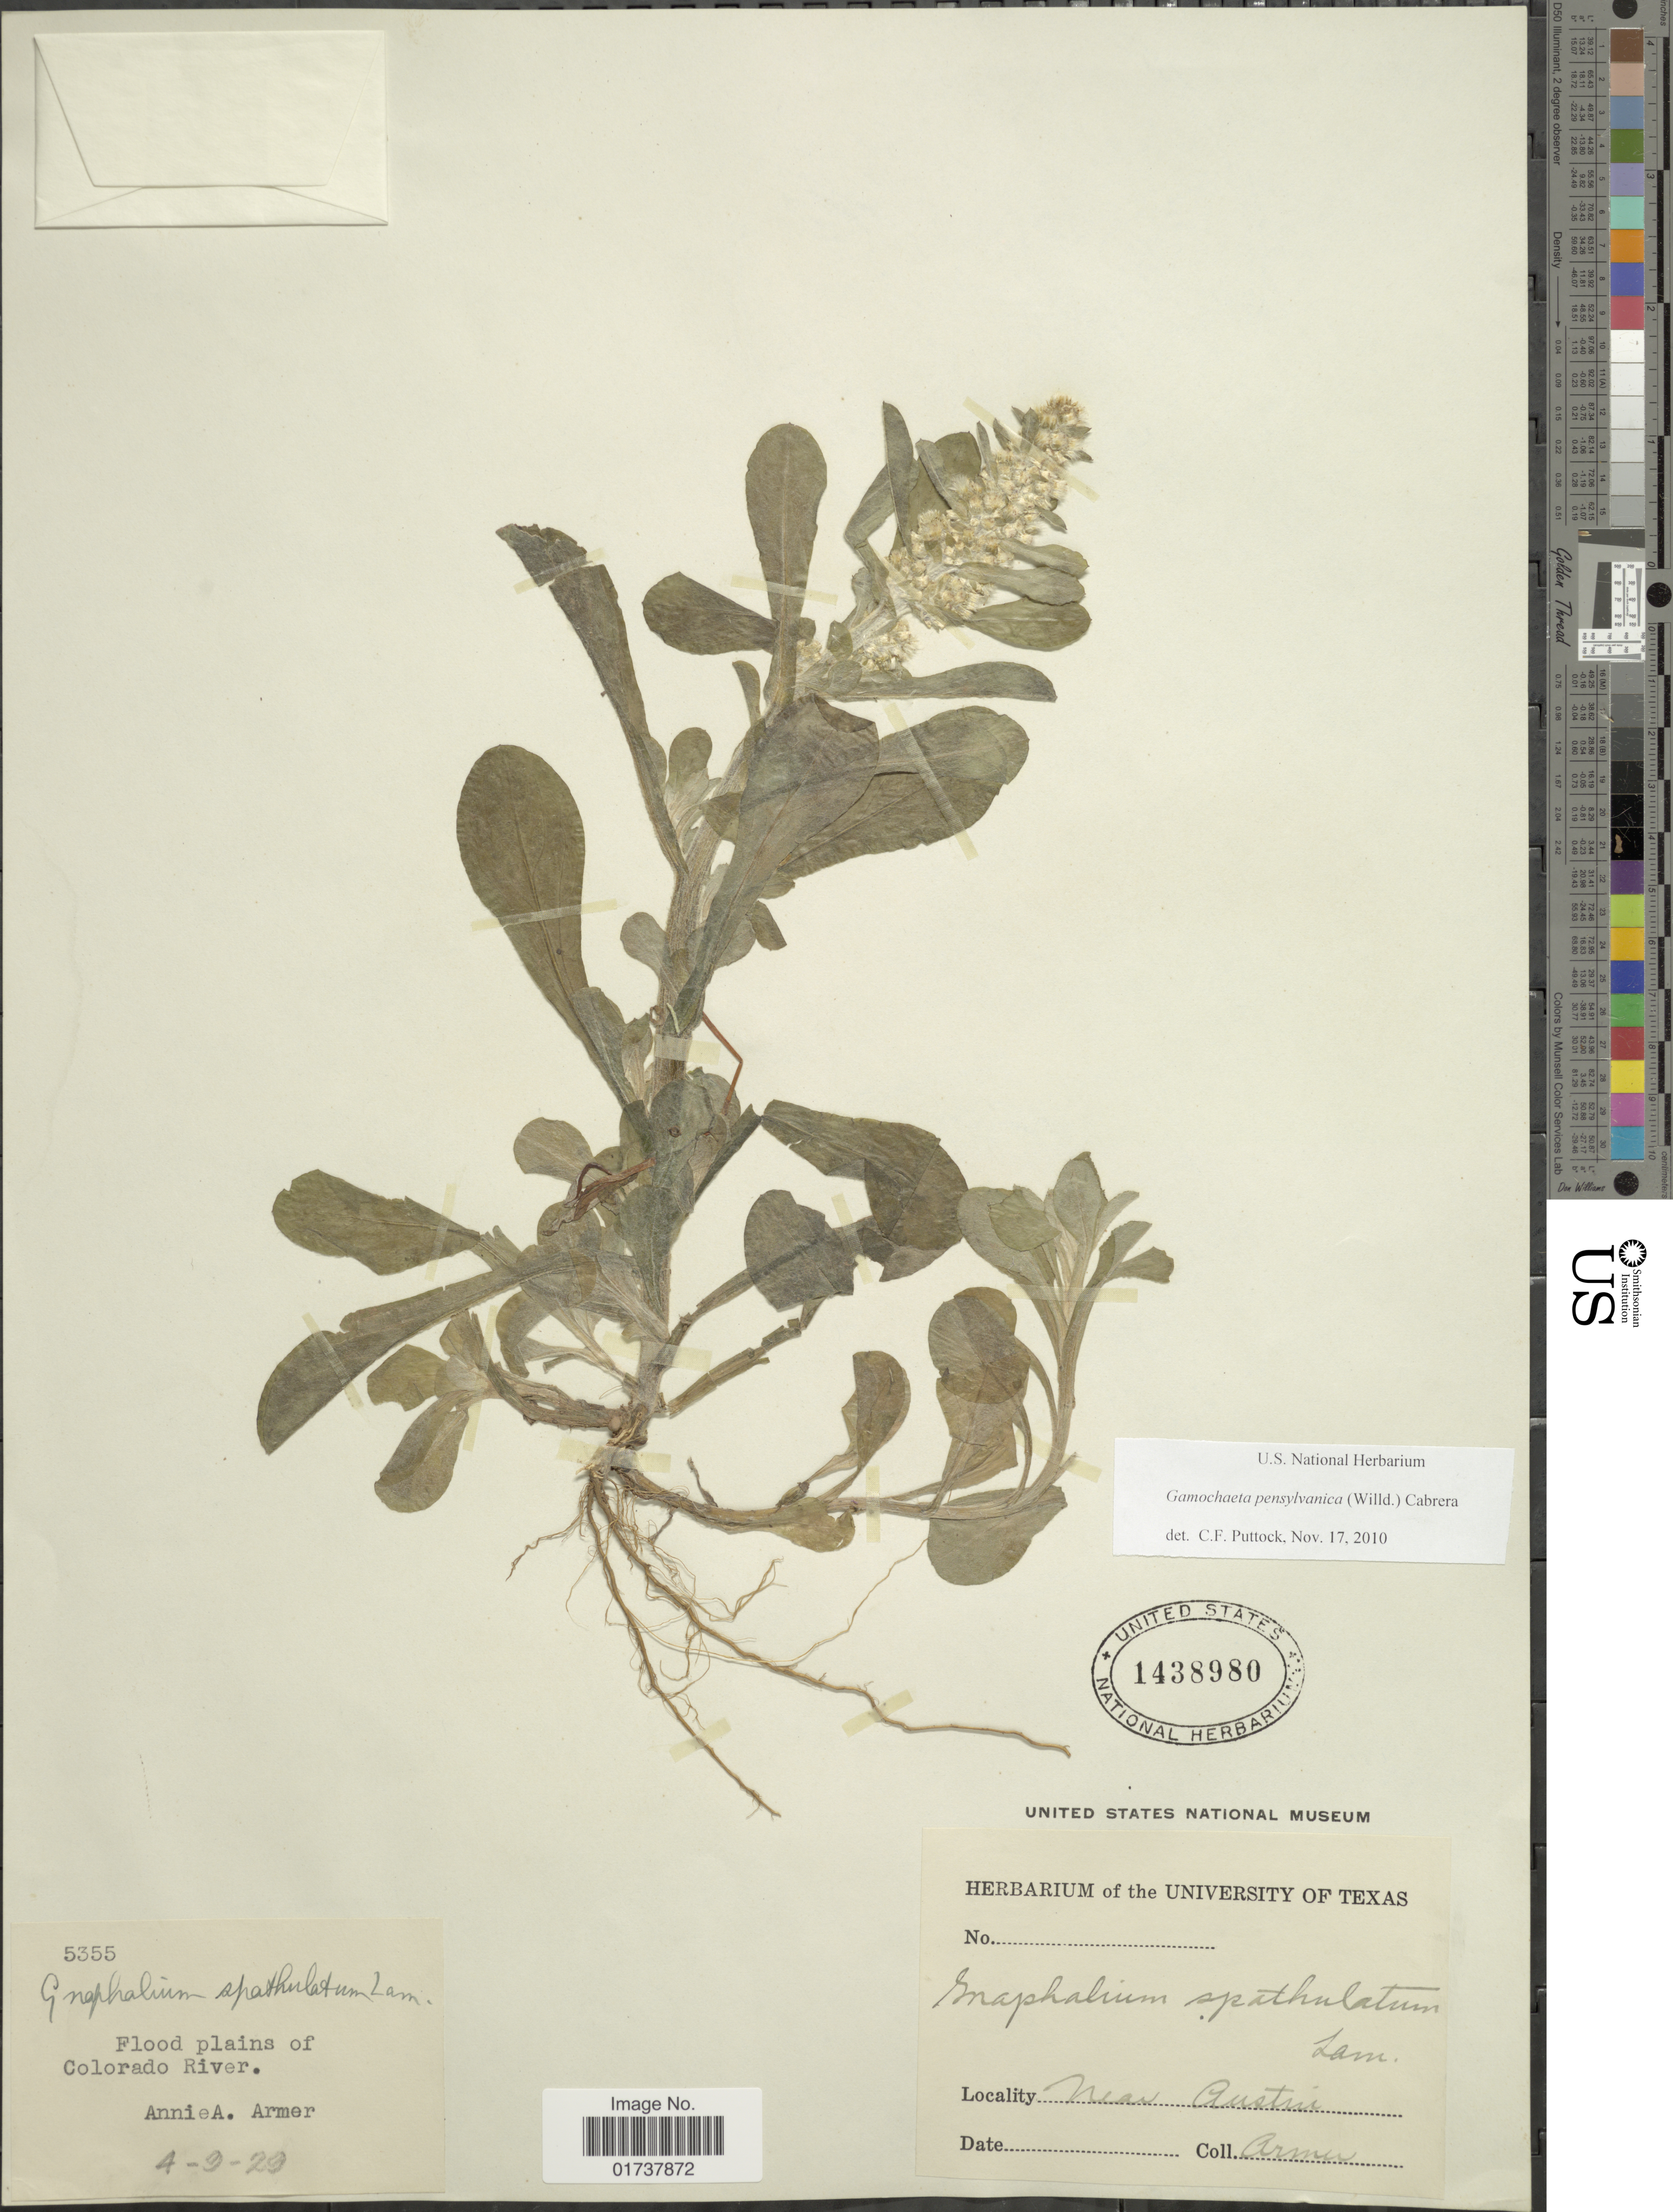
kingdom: Plantae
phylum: Tracheophyta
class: Magnoliopsida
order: Asterales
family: Asteraceae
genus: Gamochaeta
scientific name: Gamochaeta pensylvanica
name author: (Willd.) Cabrera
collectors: A. Armer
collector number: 5355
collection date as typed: Transcribed d/m/y: 3/4/29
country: United States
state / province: Texas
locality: Flood plains of Colorado River, Near Austin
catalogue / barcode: US 1438980